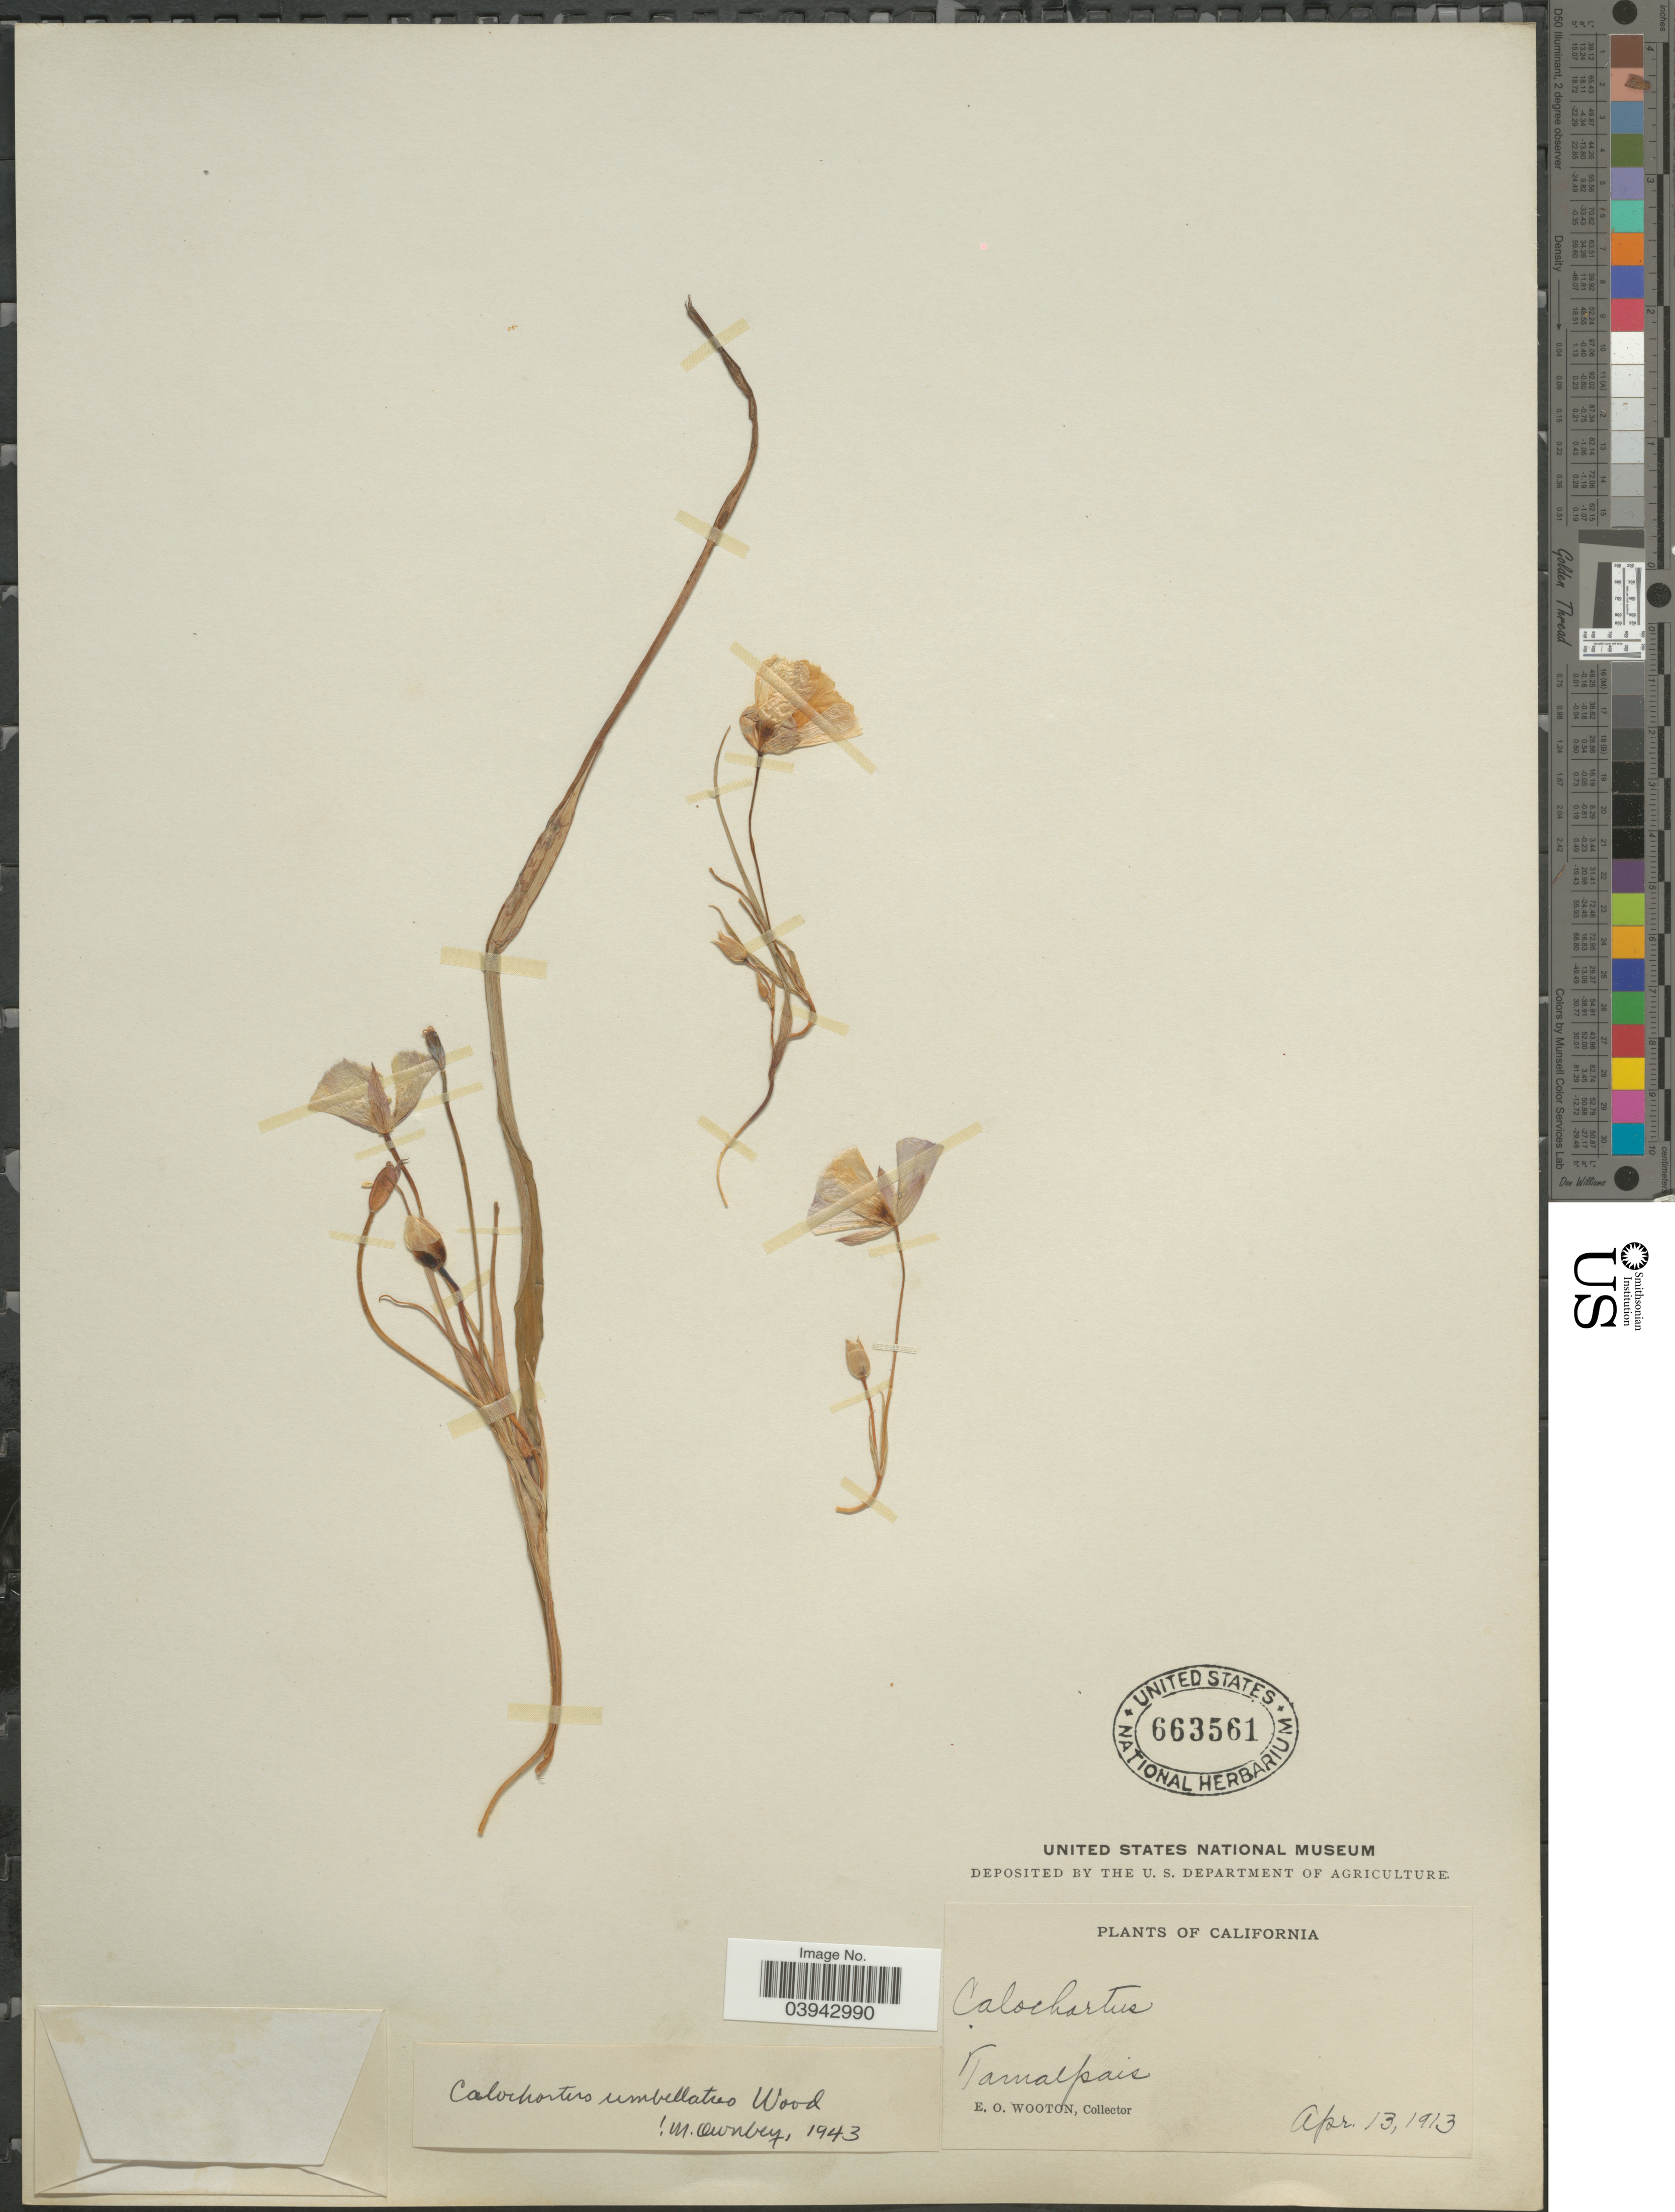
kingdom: Plantae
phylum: Tracheophyta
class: Liliopsida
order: Liliales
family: Liliaceae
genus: Calochortus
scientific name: Calochortus umbellatus A. Nelson, nom. illeg.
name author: A. Nelson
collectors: E. O. Wooton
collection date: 1913-04-13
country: United States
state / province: California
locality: Tamalpais.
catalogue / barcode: US 663561